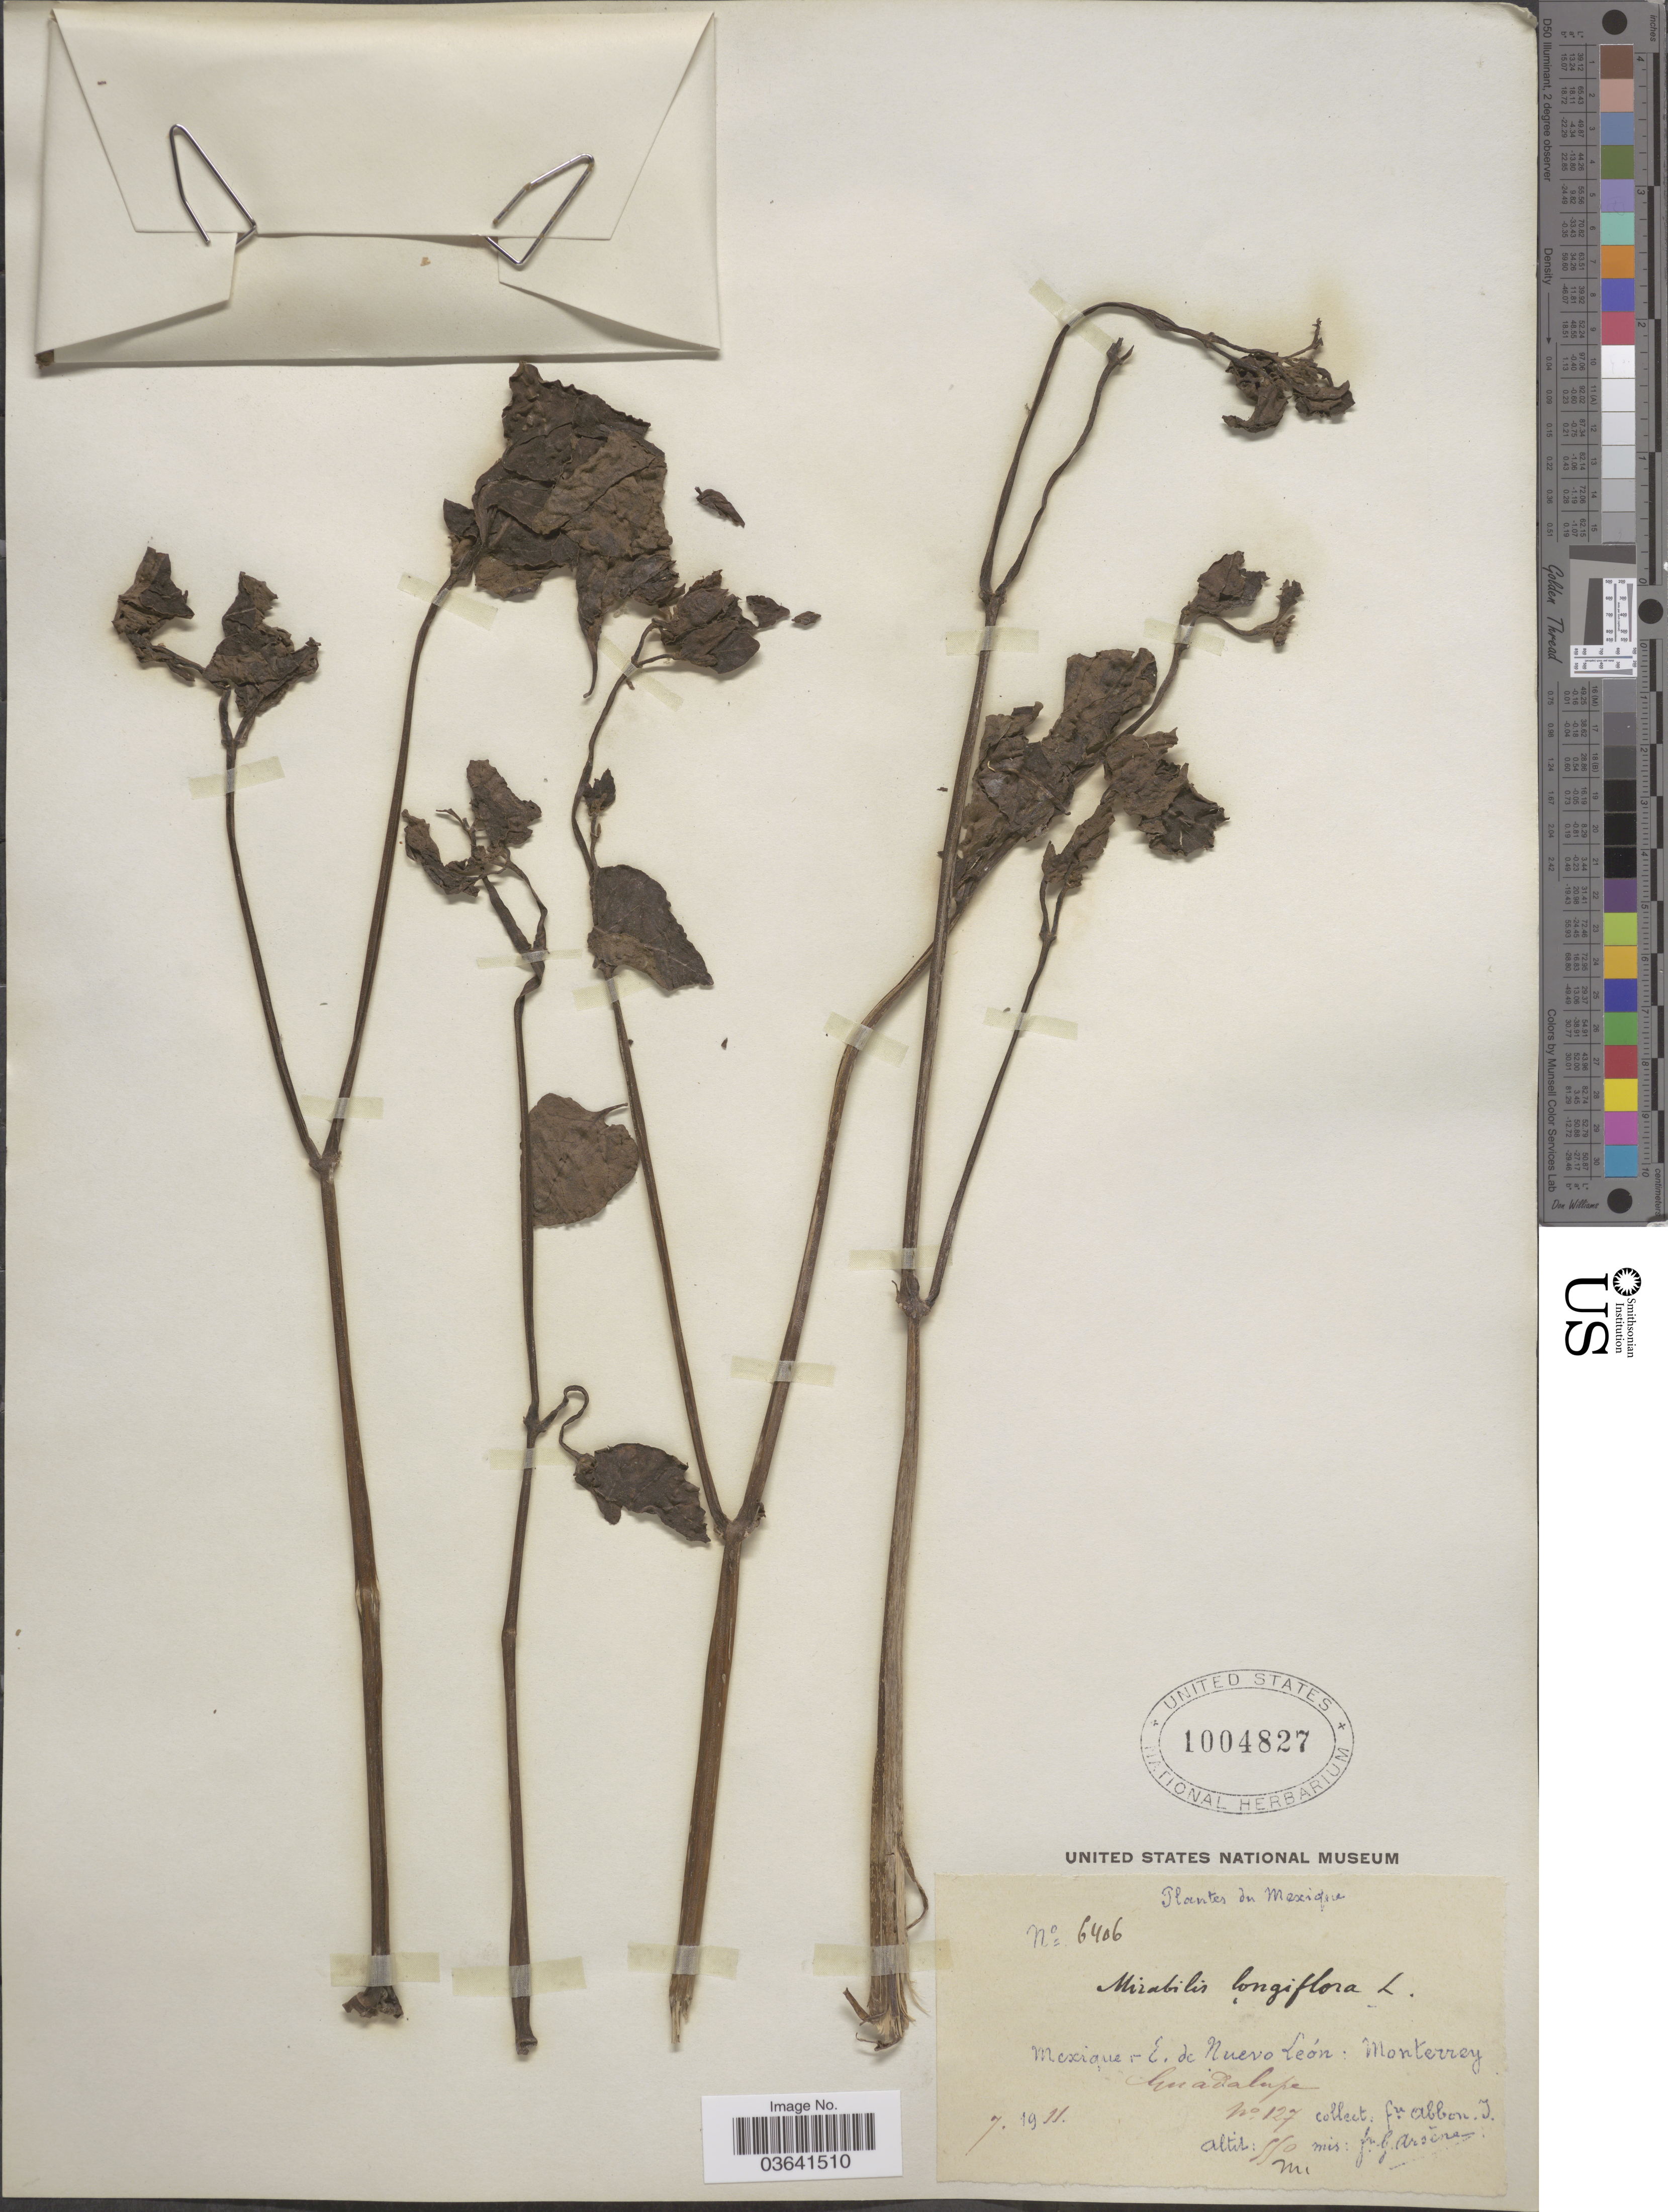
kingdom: Plantae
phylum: Tracheophyta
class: Magnoliopsida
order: Caryophyllales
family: Nyctaginaceae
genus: Mirabilis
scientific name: Mirabilis longiflora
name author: L.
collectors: Bro. Abbon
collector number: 6406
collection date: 1911-07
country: Mexico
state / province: Nuevo León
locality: E. de Nuevo León: Monterrey. Guadalupe.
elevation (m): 550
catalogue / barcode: US 1004827